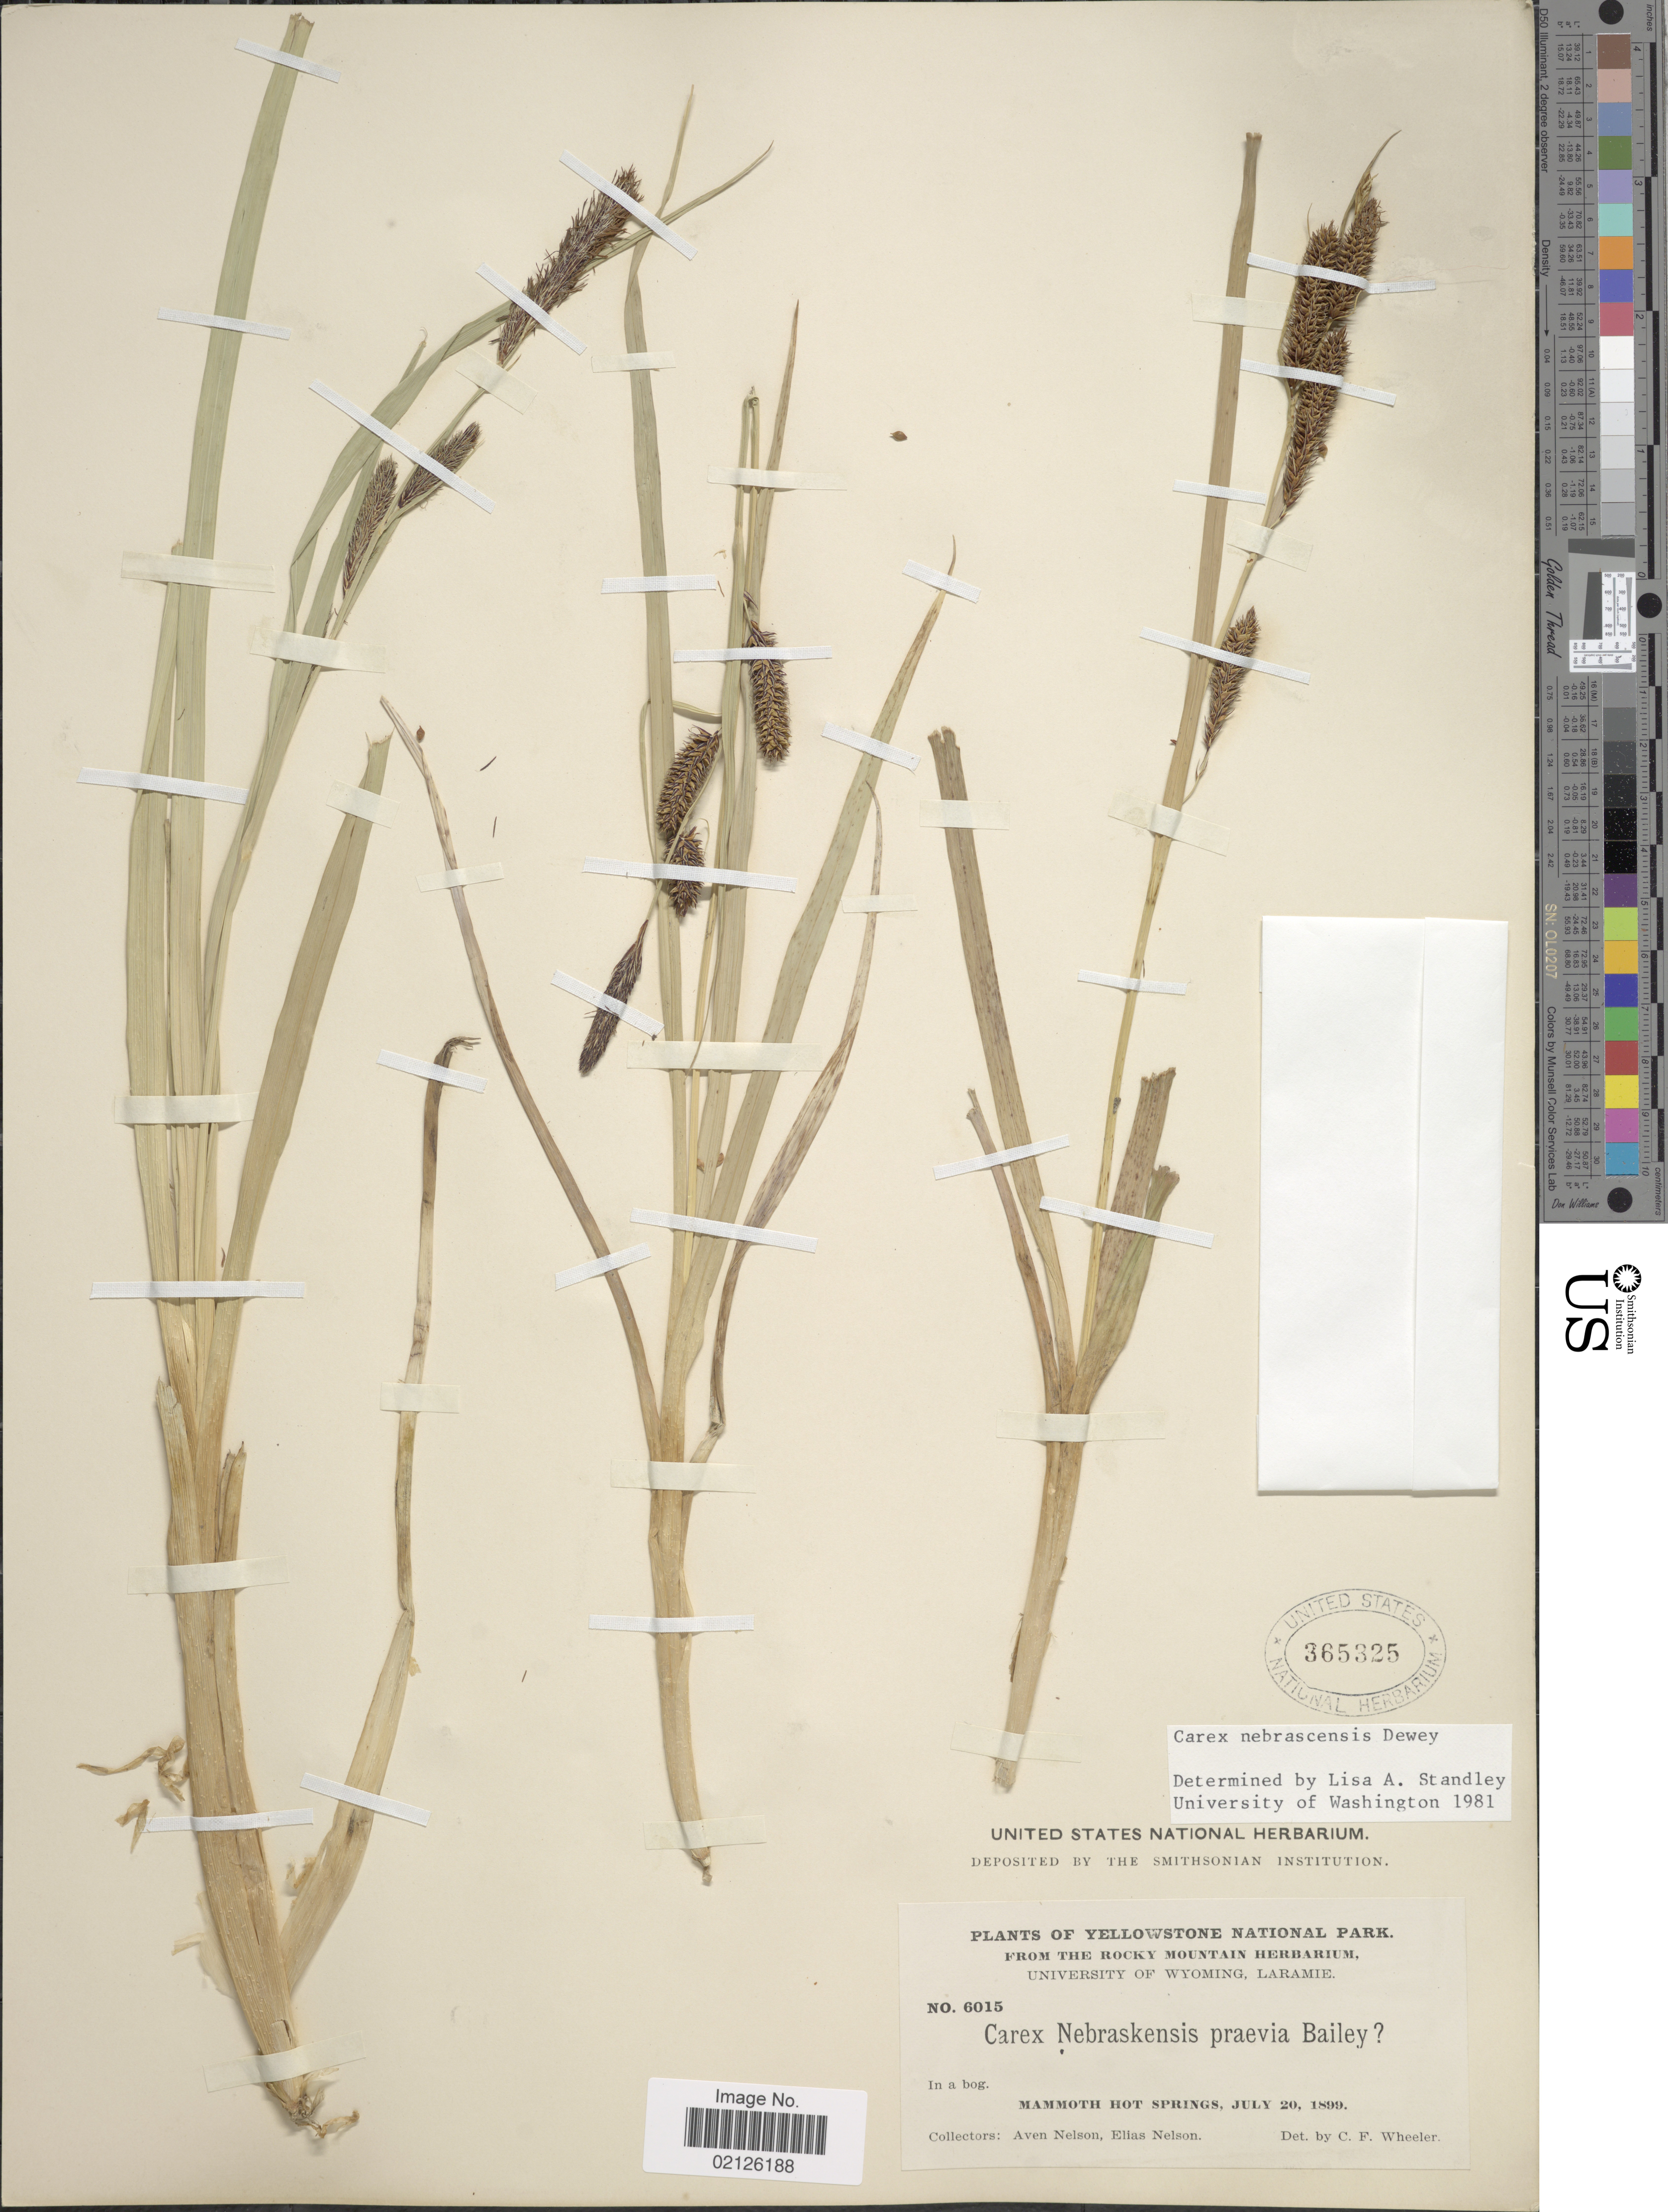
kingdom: Plantae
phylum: Tracheophyta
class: Liliopsida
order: Poales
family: Cyperaceae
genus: Carex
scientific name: Carex nebrascensis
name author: Dewey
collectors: A. Nelson & E. Nelson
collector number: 6015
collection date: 1899-07-20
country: United States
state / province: Wyoming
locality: Yellowstone National Park, In a bog. Mammoth Hot Springs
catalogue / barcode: US 365325